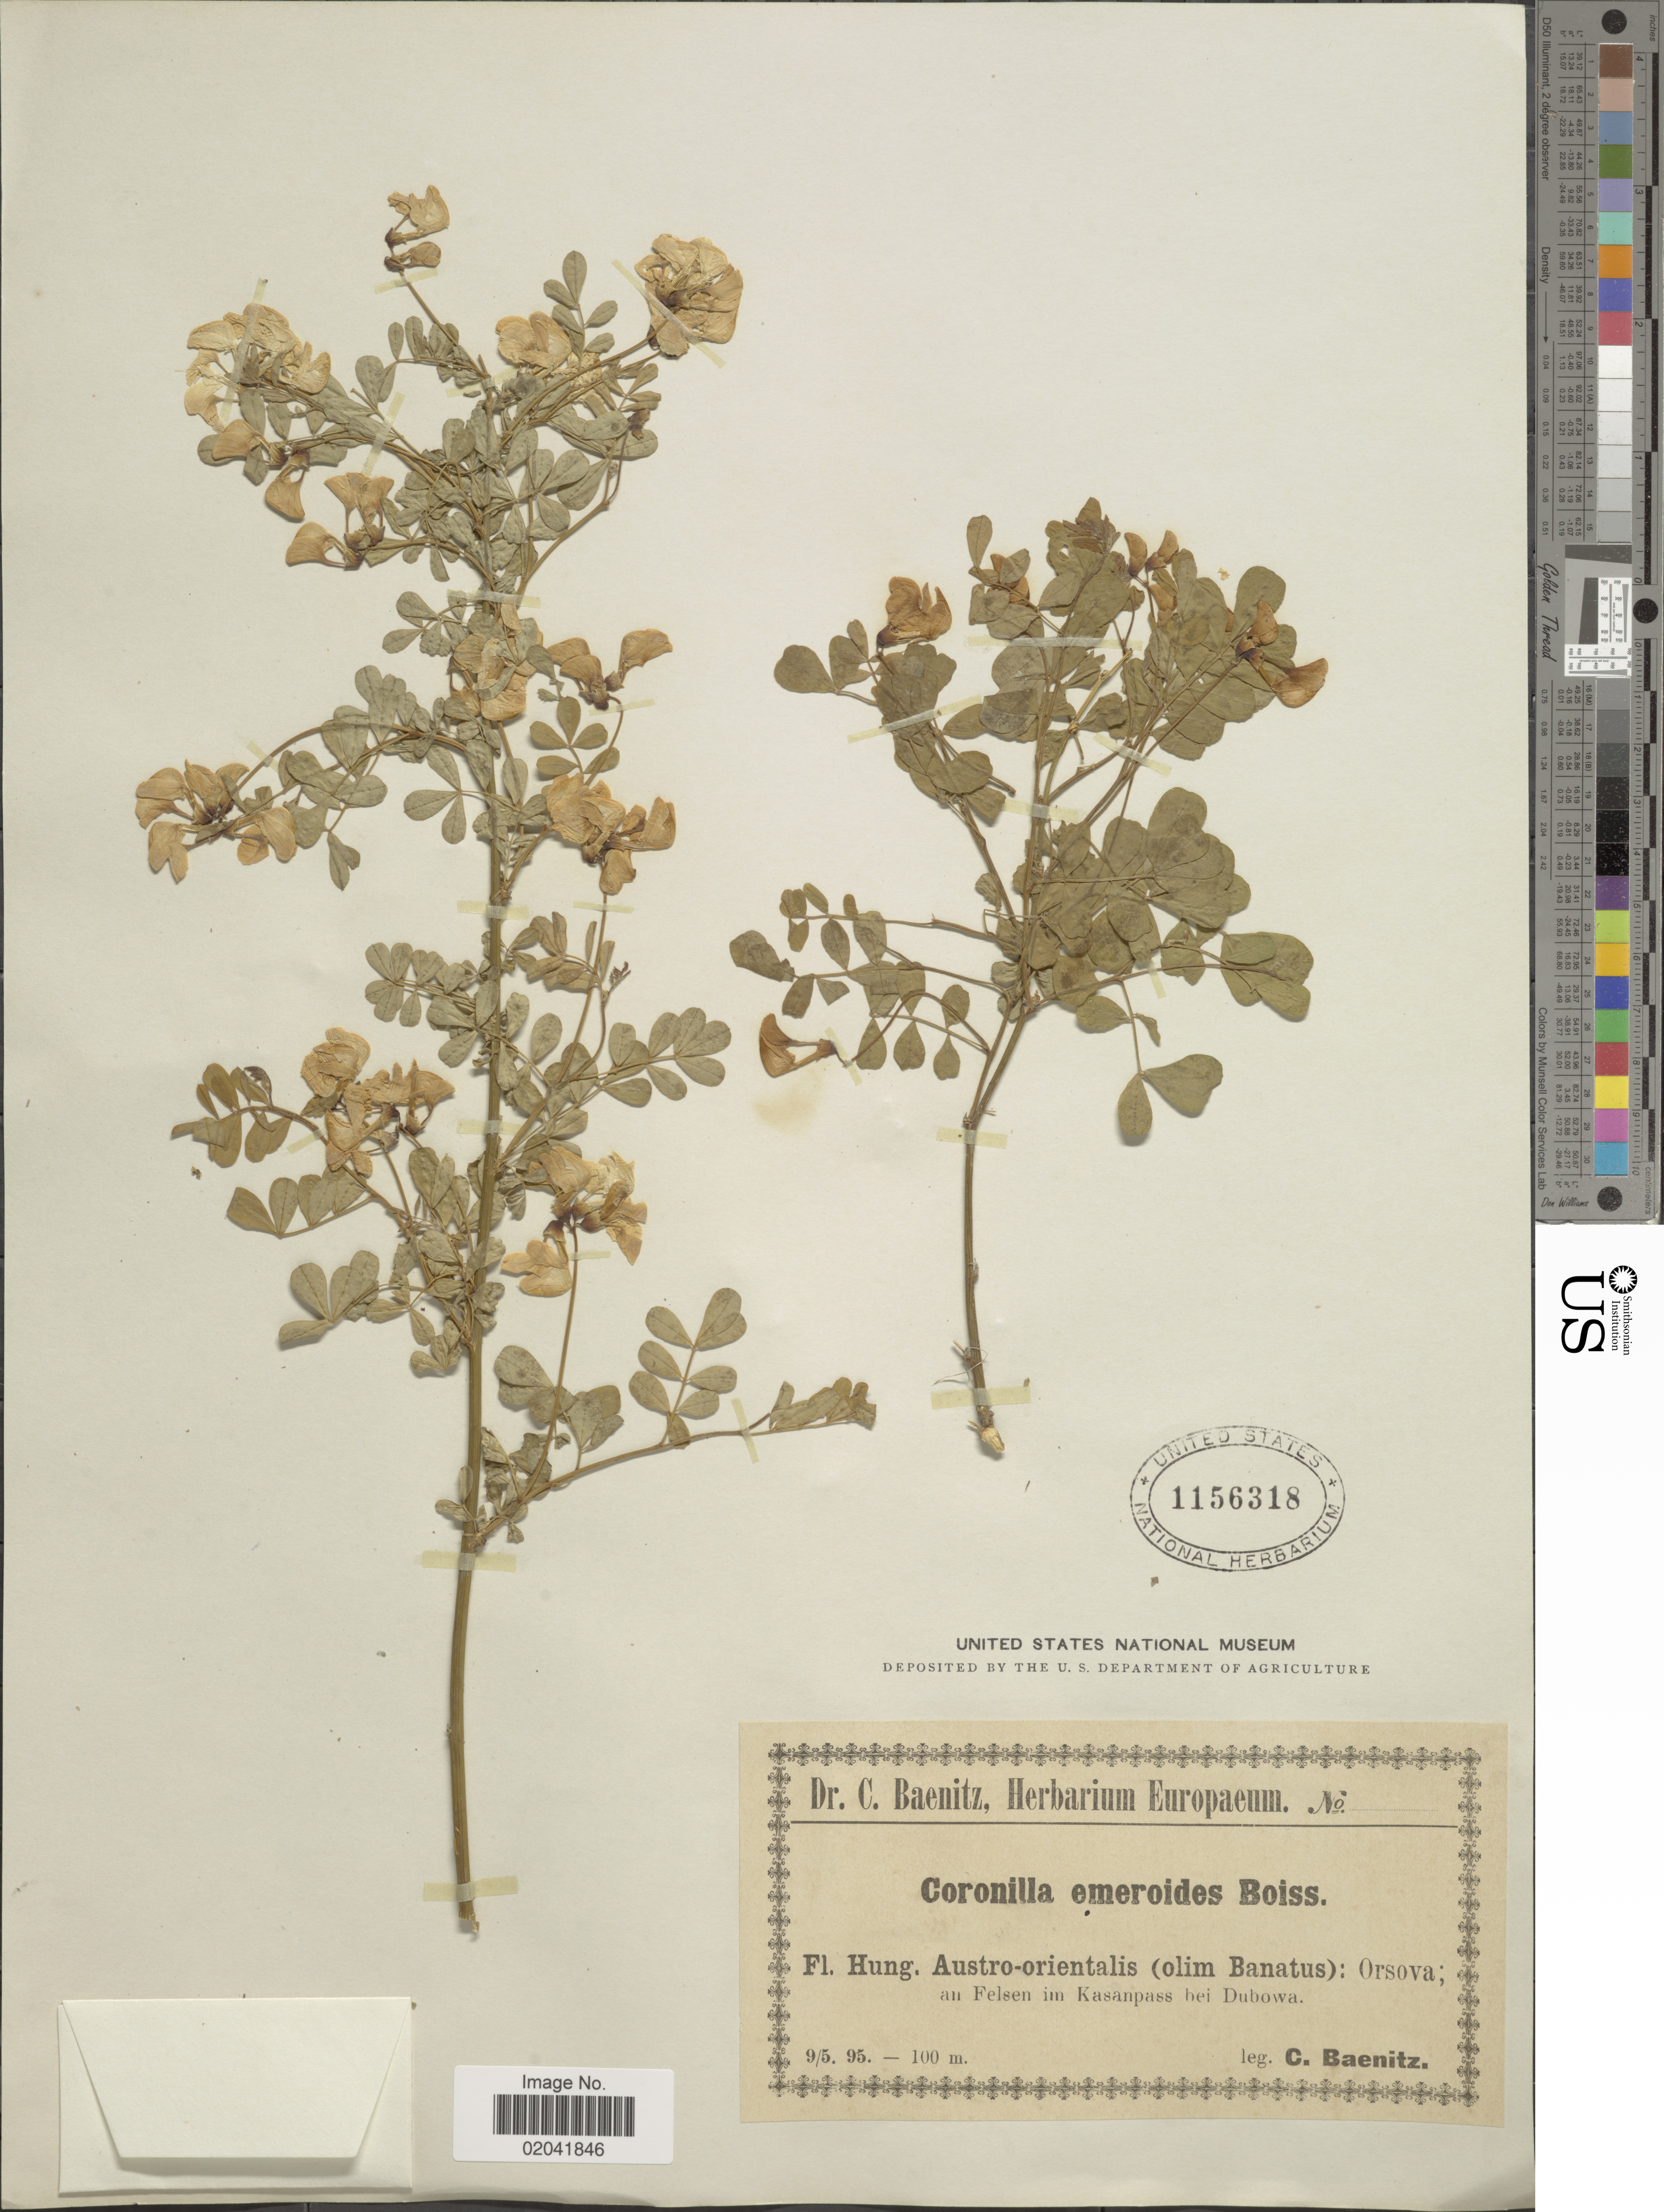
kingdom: Plantae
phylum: Tracheophyta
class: Magnoliopsida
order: Fabales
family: Fabaceae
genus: Coronilla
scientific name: Coronilla emeroides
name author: Boiss. & Spruner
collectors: C. G. Baenitz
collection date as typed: Transcribed d/m/y: 9/5/95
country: Hungary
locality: Austro-orientalis (olim Banatus): Orsova; an felsen im Kasanpass bei Dubowa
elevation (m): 100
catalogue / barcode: US 1156318